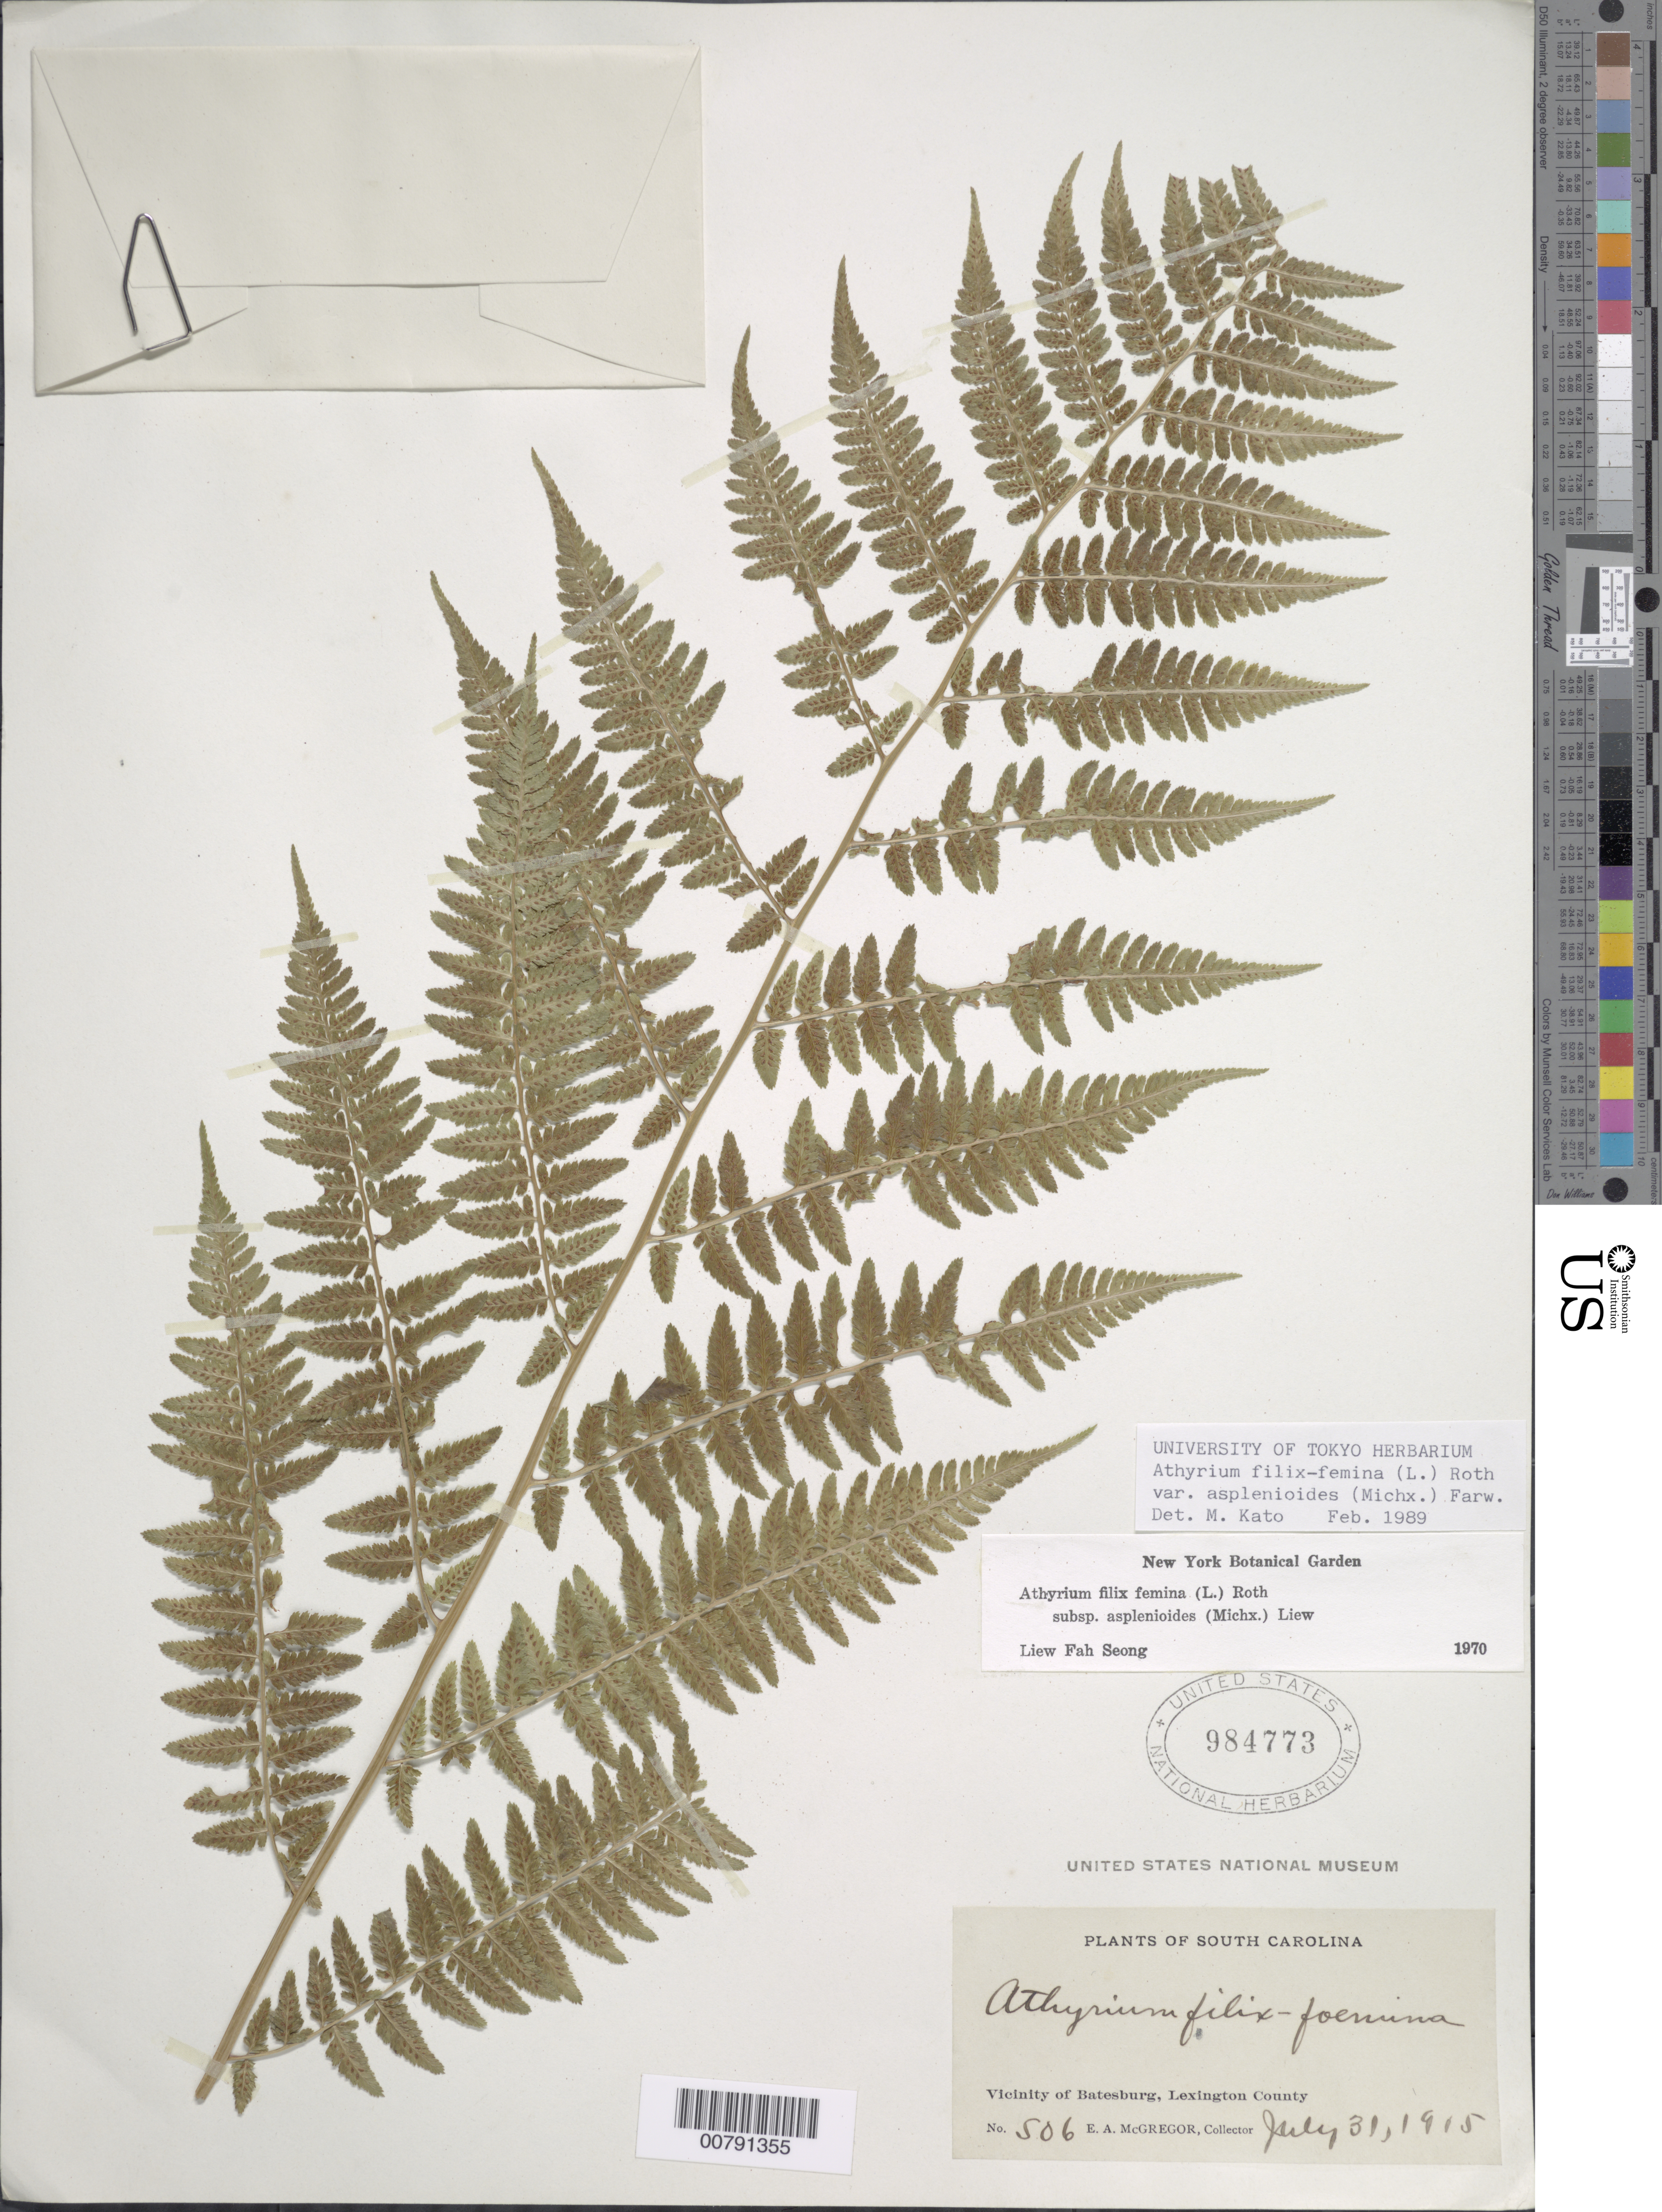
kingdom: Plantae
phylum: Tracheophyta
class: Polypodiopsida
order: Polypodiales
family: Athyriaceae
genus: Athyrium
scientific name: Athyrium filix-femina subsp. asplenioides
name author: (Michx.) Hultén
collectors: E. A. McGregor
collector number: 506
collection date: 1915-07-31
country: United States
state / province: South Carolina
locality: Vicinity of Batesburg, Lexington County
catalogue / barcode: US 984773